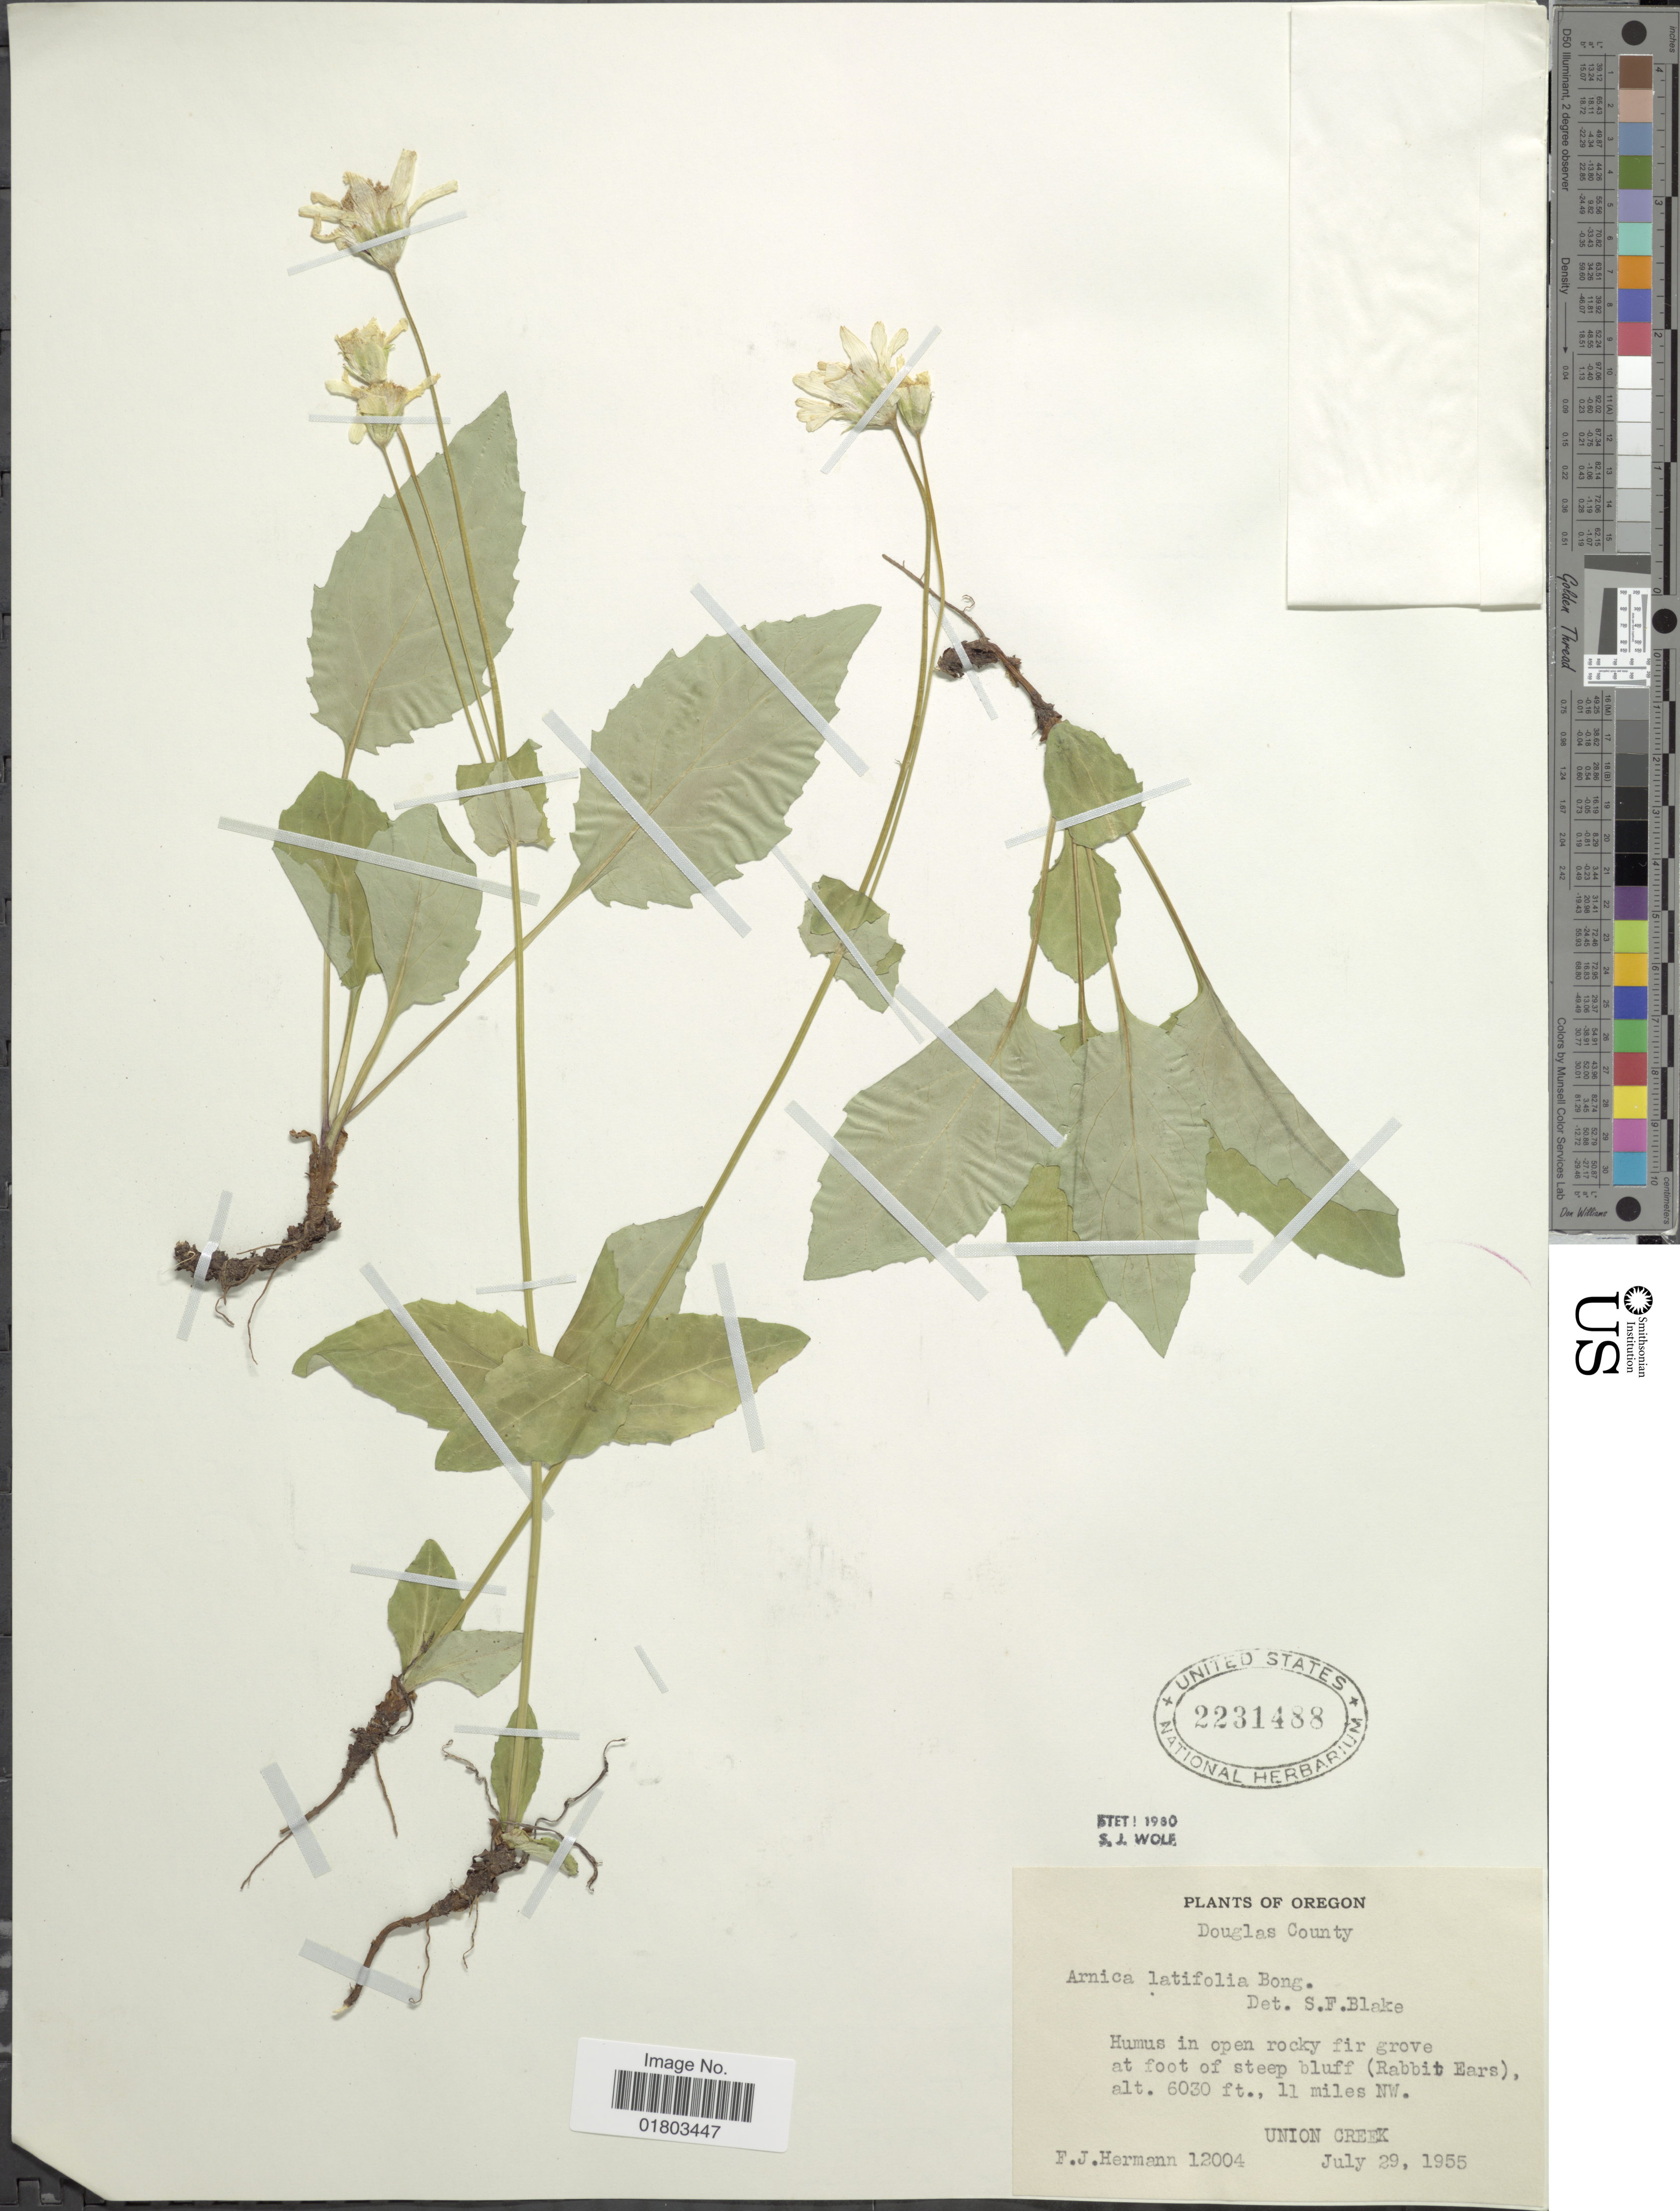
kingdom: Plantae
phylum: Tracheophyta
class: Magnoliopsida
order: Asterales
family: Asteraceae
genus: Arnica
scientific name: Arnica latifolia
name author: Bong.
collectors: F. J. Hermann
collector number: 12004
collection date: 1955-07-29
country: United States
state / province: Oregon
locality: Douglas County, Humus in open rocky fir grove at foot of steep bluff (Rabbit Ears) 11 miles NW. Union Creek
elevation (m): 1838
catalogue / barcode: US 2231488